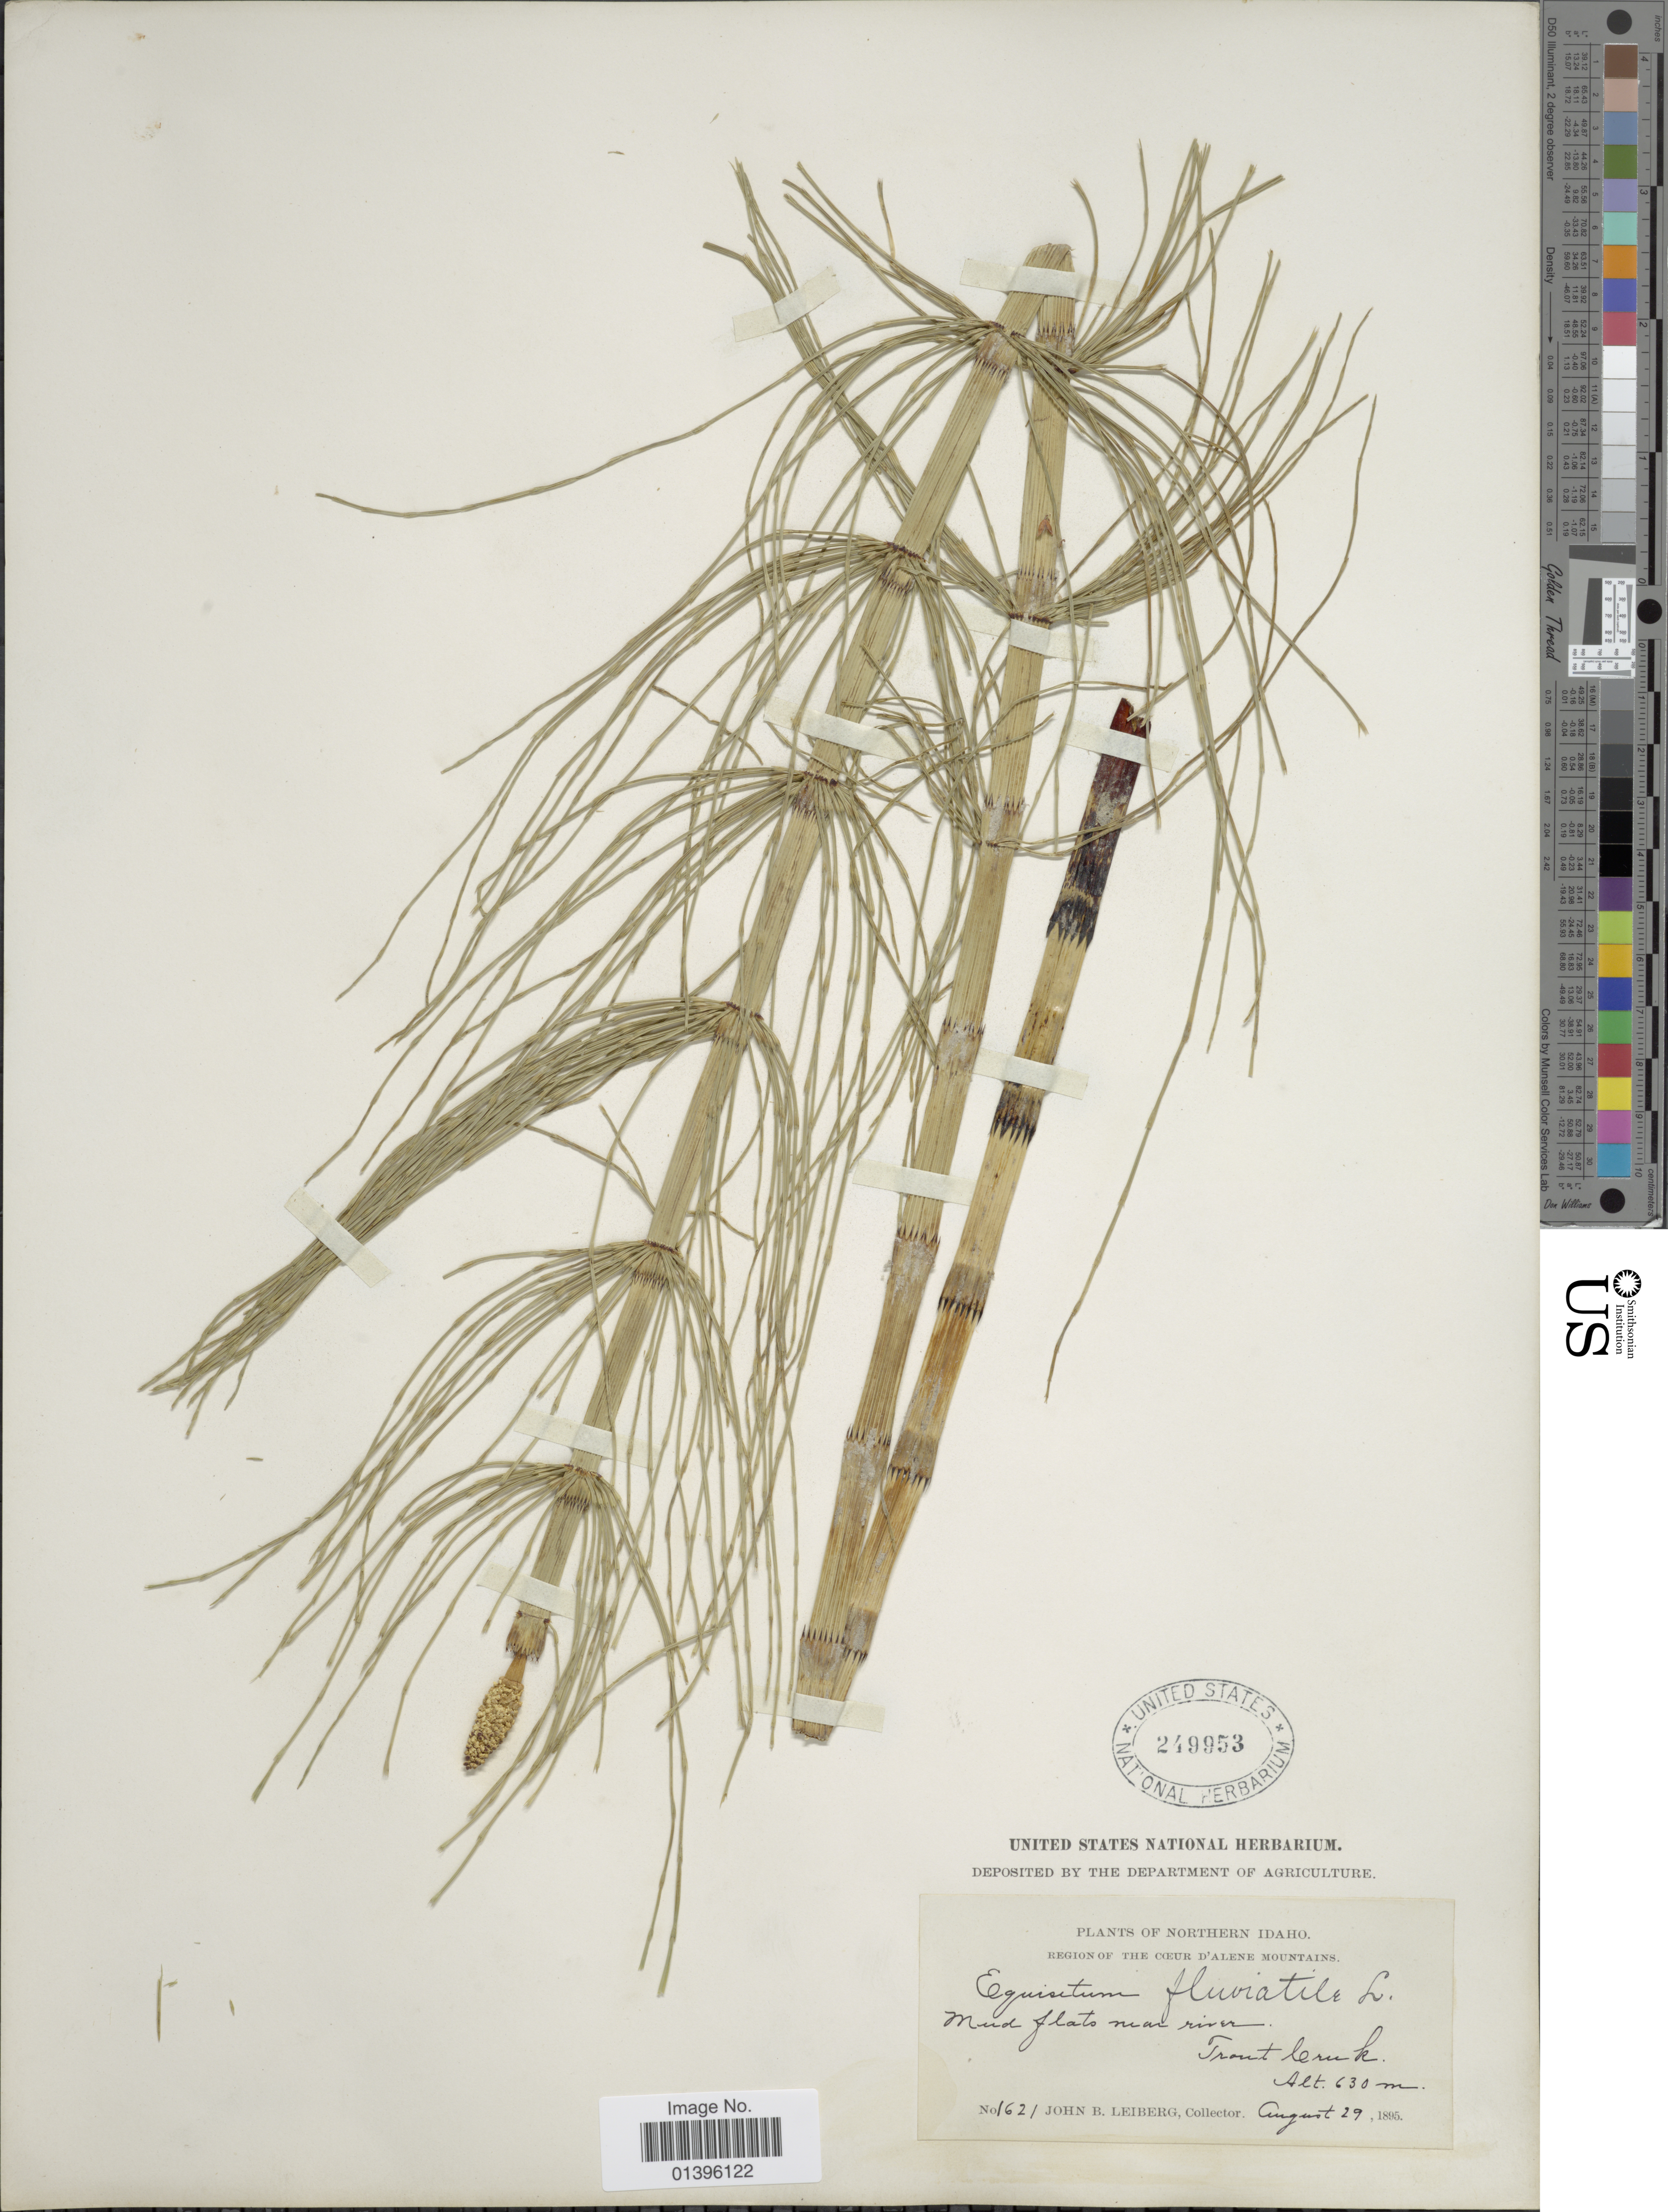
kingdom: Plantae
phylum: Tracheophyta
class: Polypodiopsida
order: Equisetales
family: Equisetaceae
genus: Equisetum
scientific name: Equisetum fluviatile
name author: L.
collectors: J. B. Leiberg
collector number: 1621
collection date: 1895-08-29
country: United States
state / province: Idaho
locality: Northern Idaho. Region of the Ceur D'Alene Mountains. Tront Creek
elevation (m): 630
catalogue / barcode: US 249953